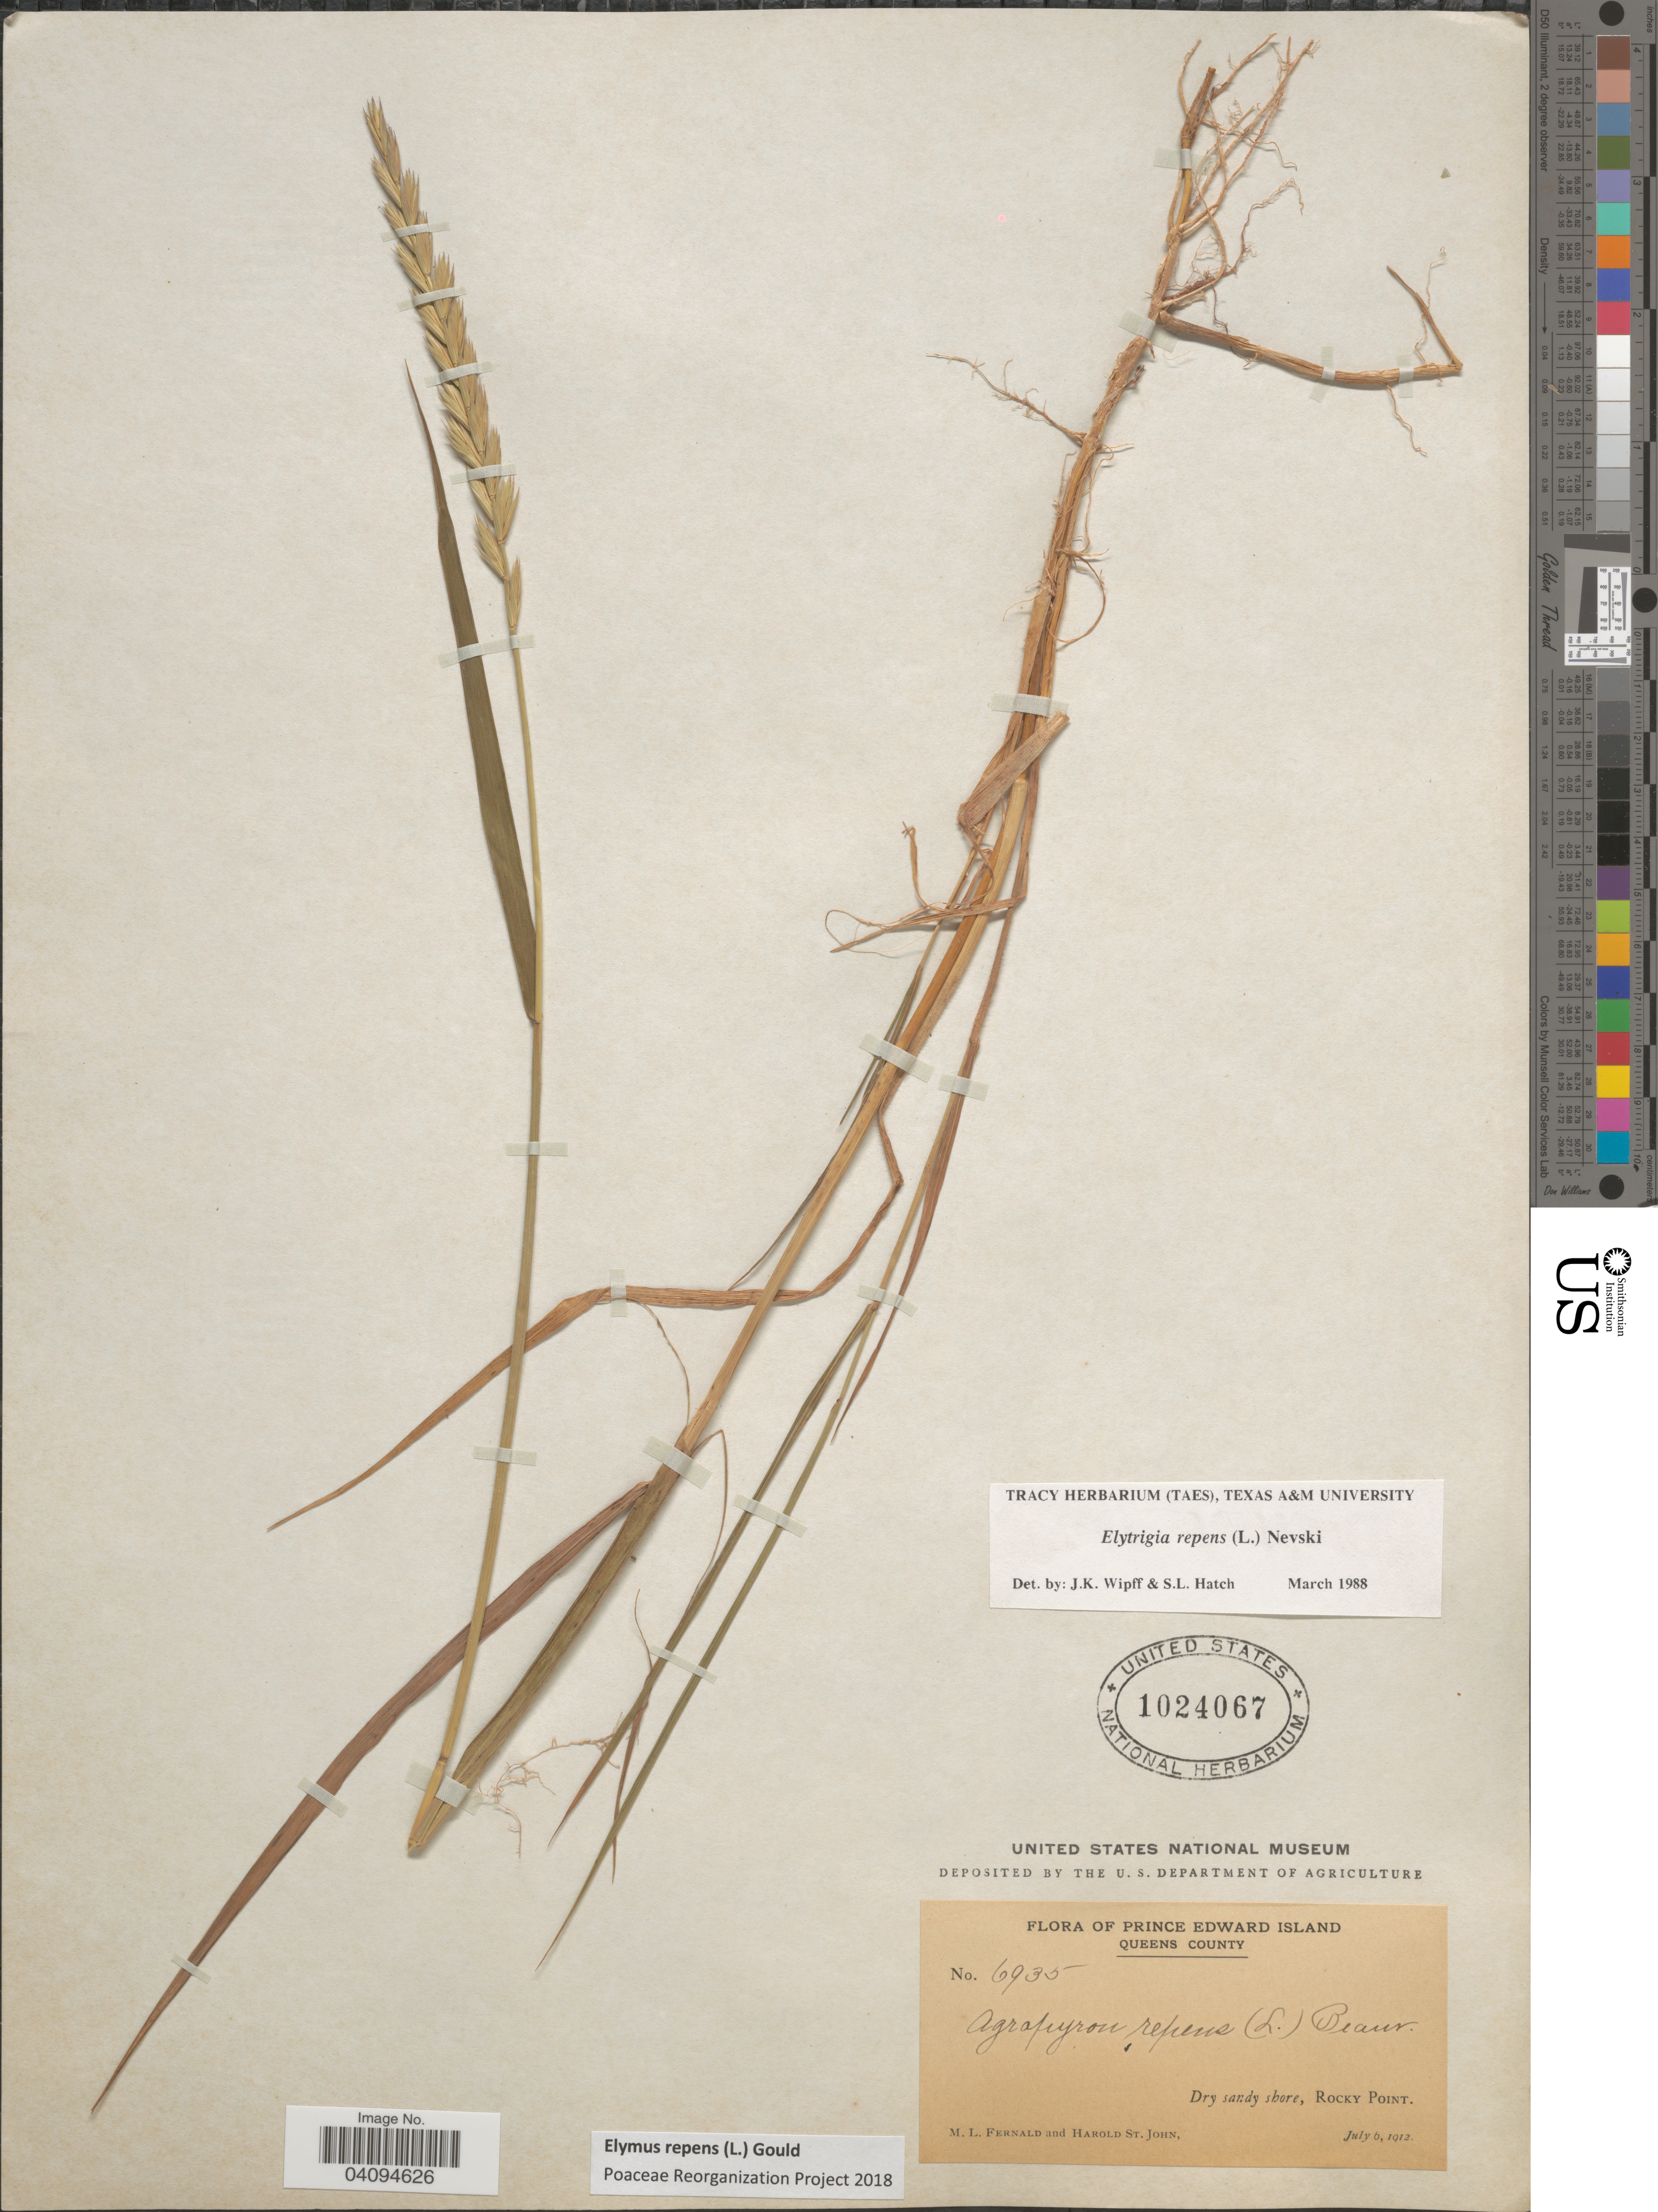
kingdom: Plantae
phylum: Tracheophyta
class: Liliopsida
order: Poales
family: Poaceae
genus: Elymus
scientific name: Elymus repens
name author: (L.) Gould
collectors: M. L. Fernald & H. St. John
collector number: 6936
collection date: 1912-07-06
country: Canada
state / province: Prince Edward Island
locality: Queens County. Dry sandy shore, Rocky Point.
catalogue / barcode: US 1024067